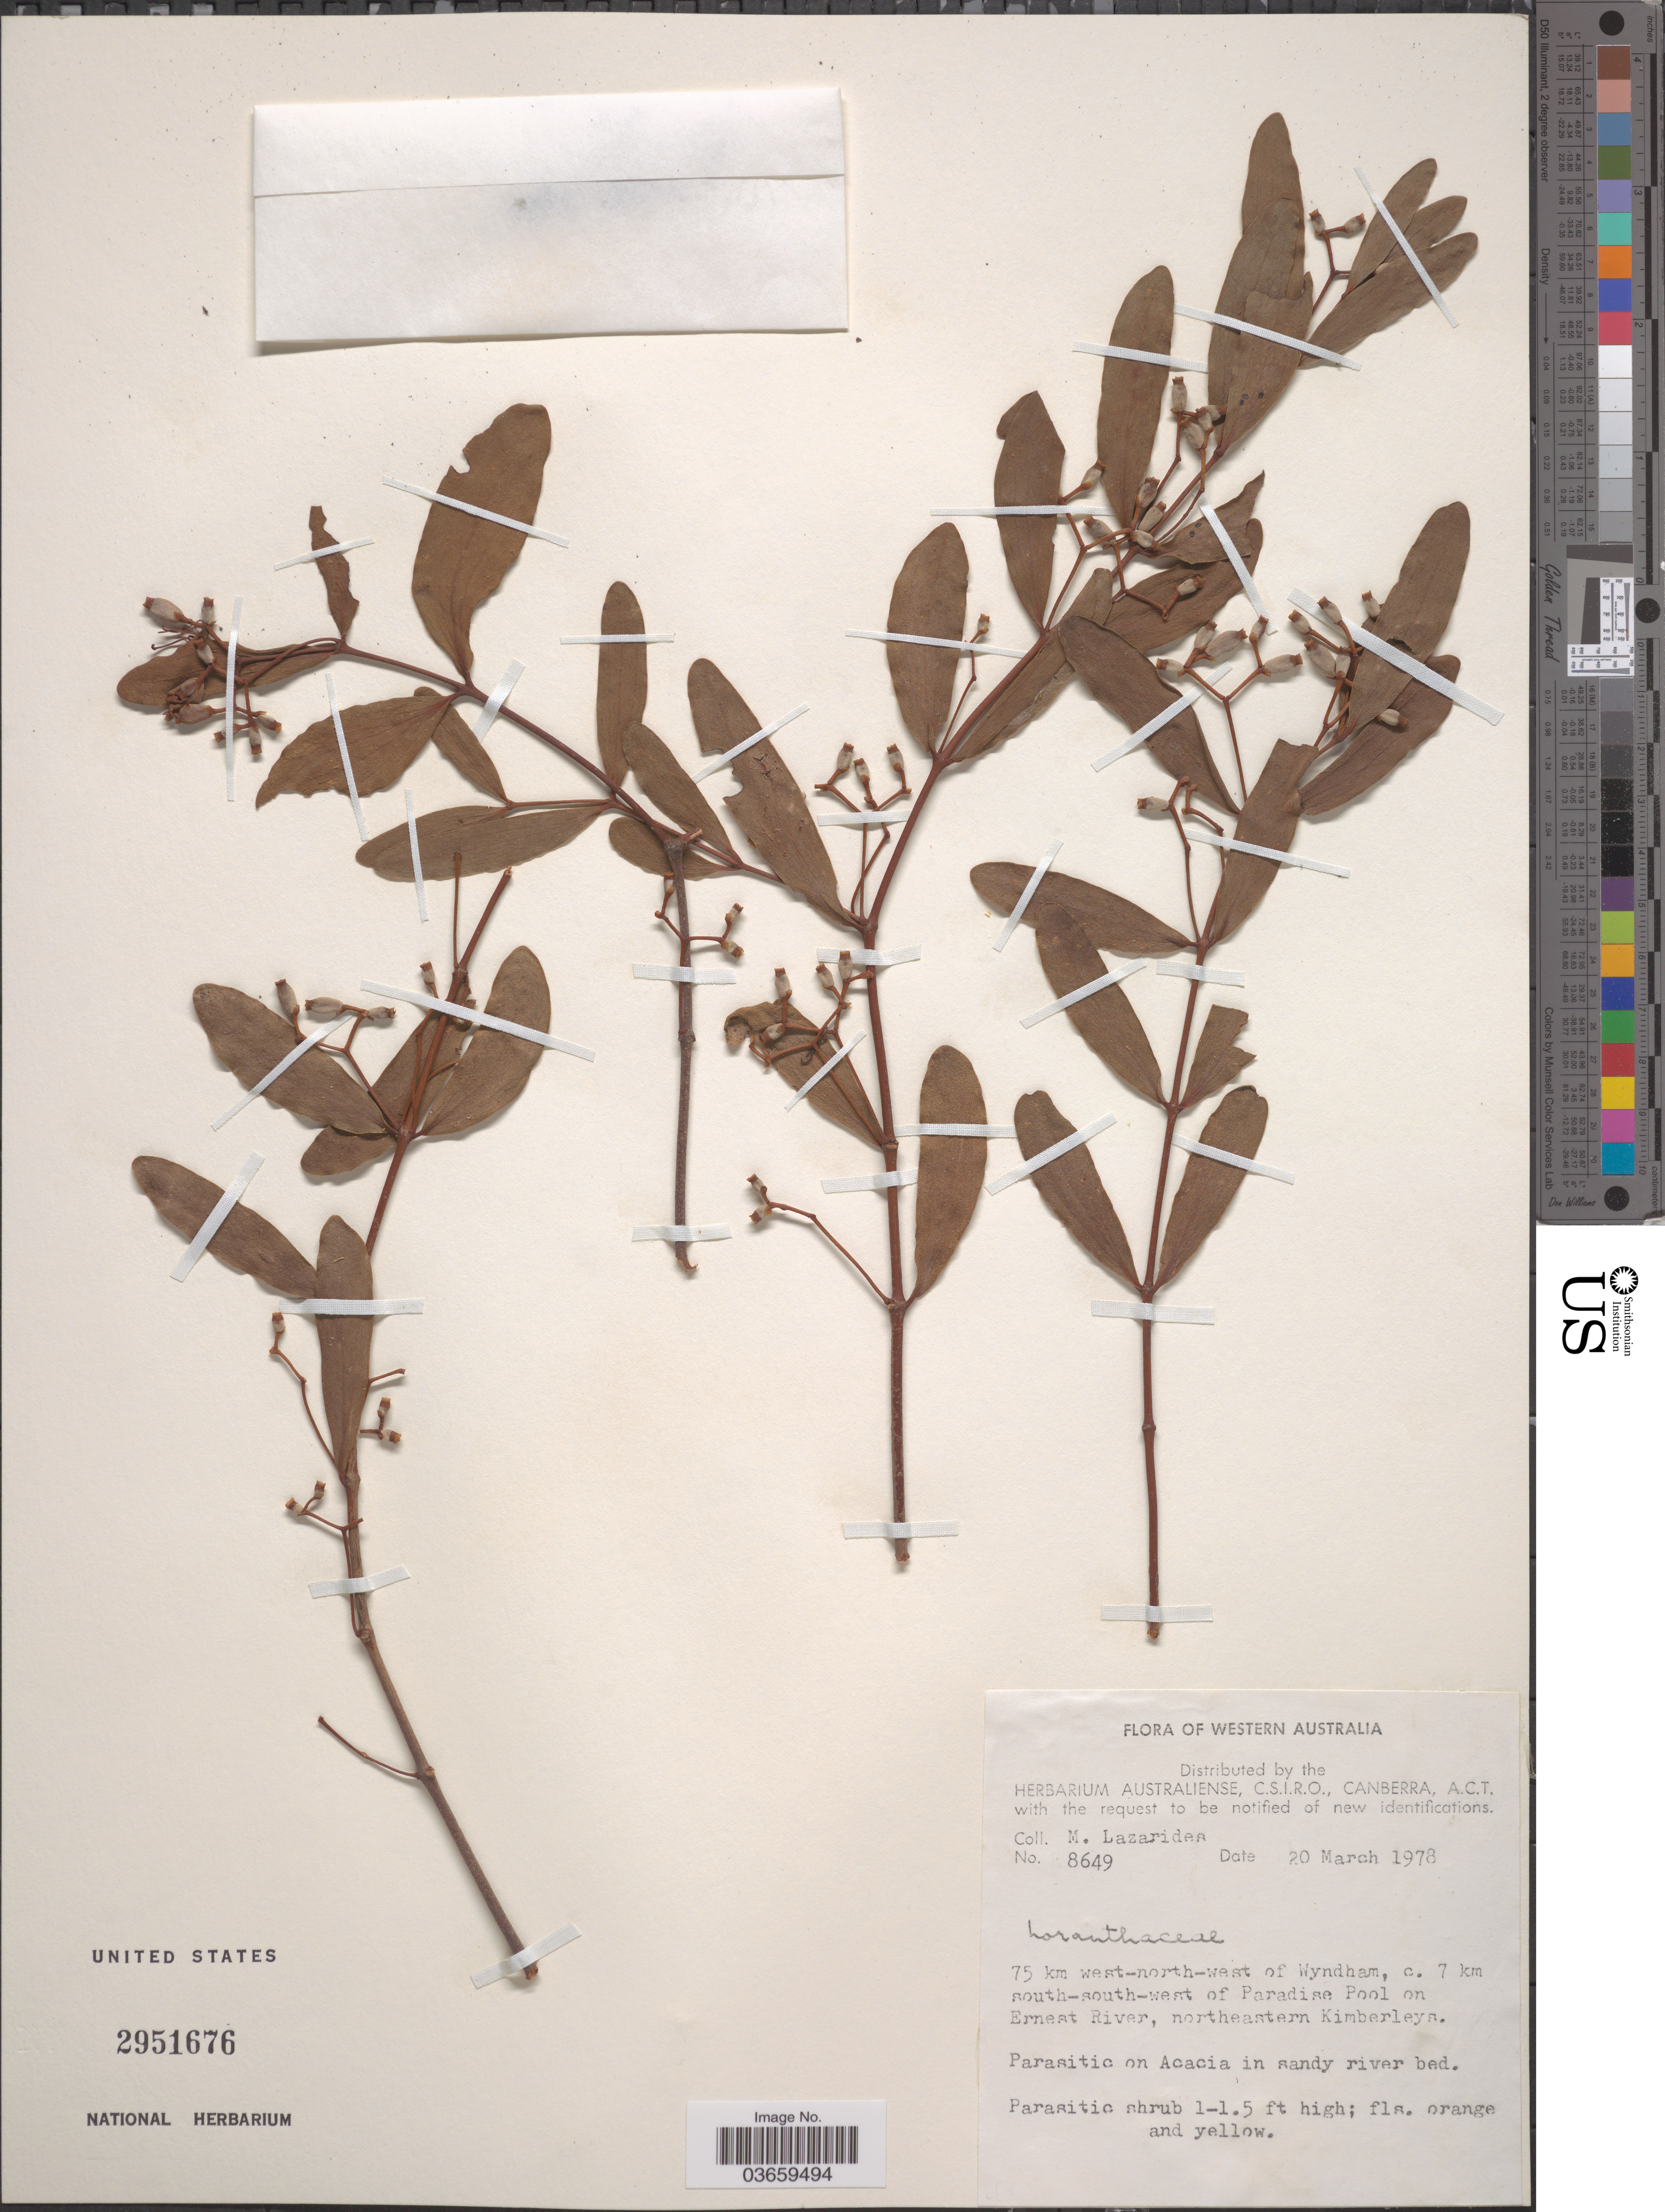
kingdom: Plantae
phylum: Tracheophyta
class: Magnoliopsida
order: Santalales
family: Loranthaceae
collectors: M. Lazarides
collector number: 8649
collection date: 1978-03-20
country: Australia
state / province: Western Australia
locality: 75 km west-north-west of Wyndham, c. 7 km south-south-west of Paradise Pool on Ernest River, northeastern Kimberleys.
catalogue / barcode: US 2951676